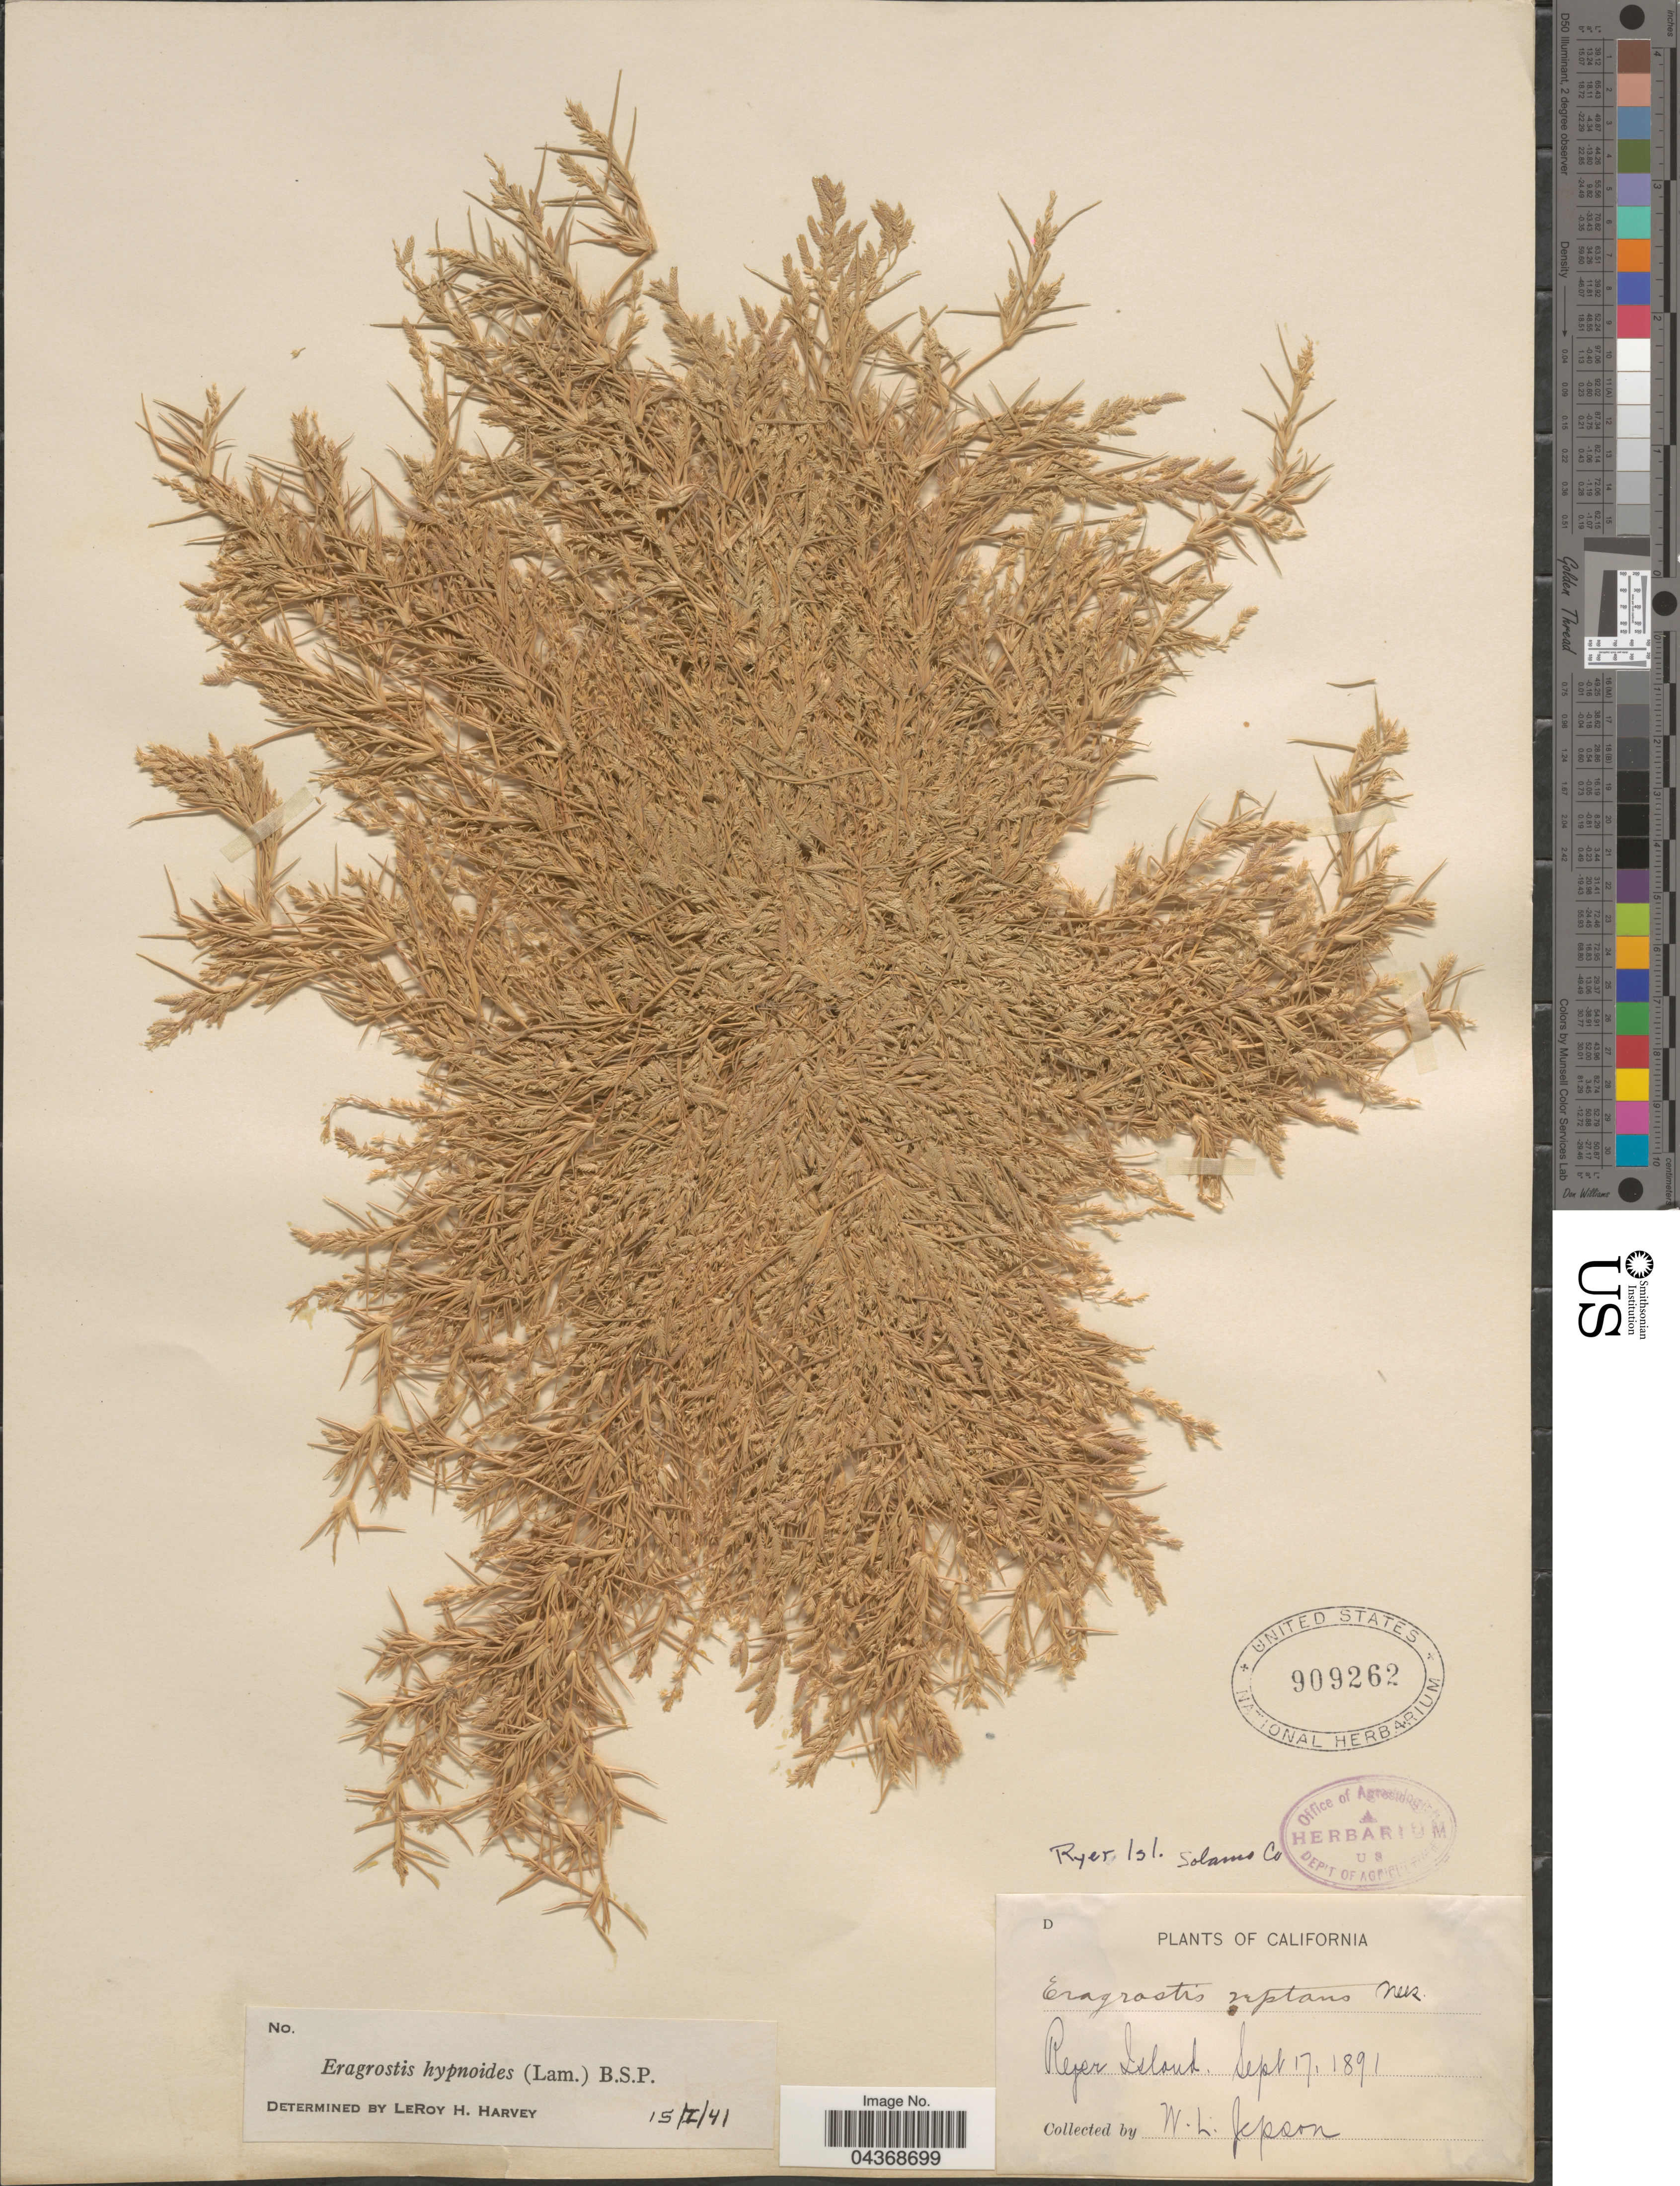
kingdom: Plantae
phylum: Tracheophyta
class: Liliopsida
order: Poales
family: Poaceae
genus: Eragrostis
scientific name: Eragrostis hypnoides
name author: (Lam.) Britton, Stearns & Poggenb.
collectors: W. L. Jepson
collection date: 1891-09-17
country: United States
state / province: California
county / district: Solano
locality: Ryer Island. Solano Co.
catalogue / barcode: US 909262